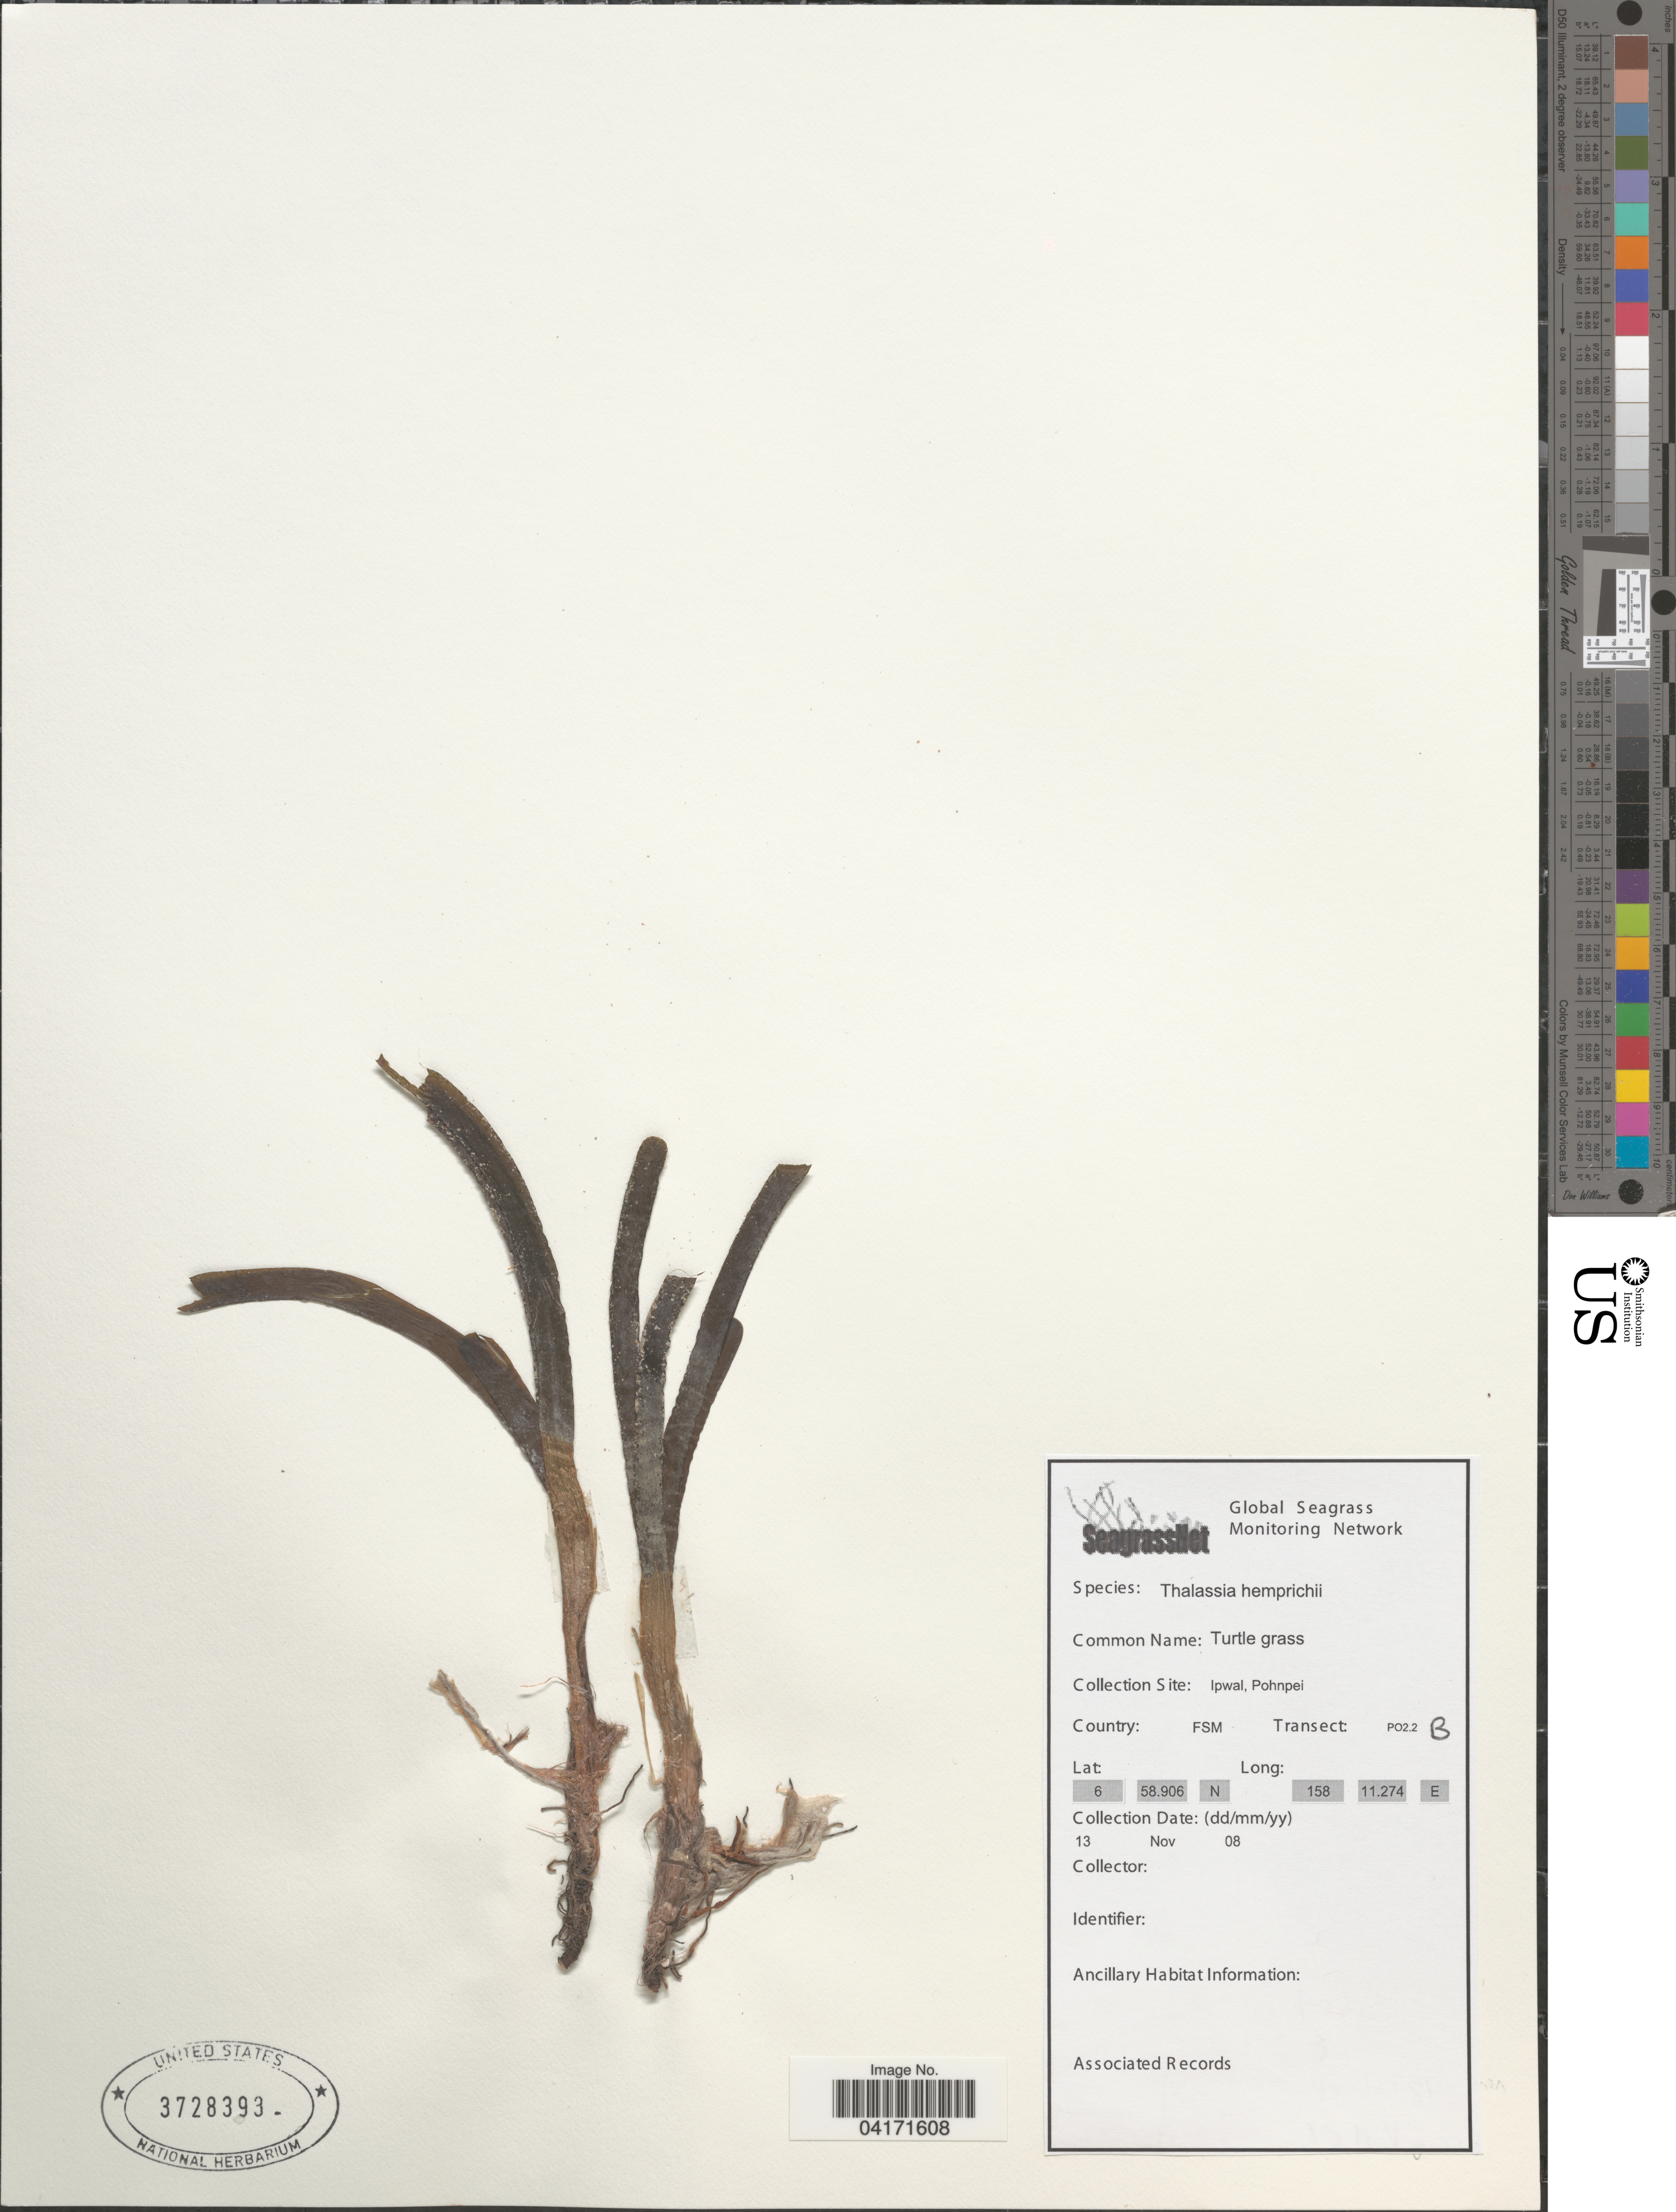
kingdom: Plantae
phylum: Tracheophyta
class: Liliopsida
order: Alismatales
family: Hydrocharitaceae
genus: Thalassia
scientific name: Thalassia hemprichii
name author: Asch.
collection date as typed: Transcribed d/m/y: 13/11/8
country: Micronesia, Federated States of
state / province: Pohnpei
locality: Ipwal. Transect: PO2.2 B.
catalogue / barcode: US 3728393